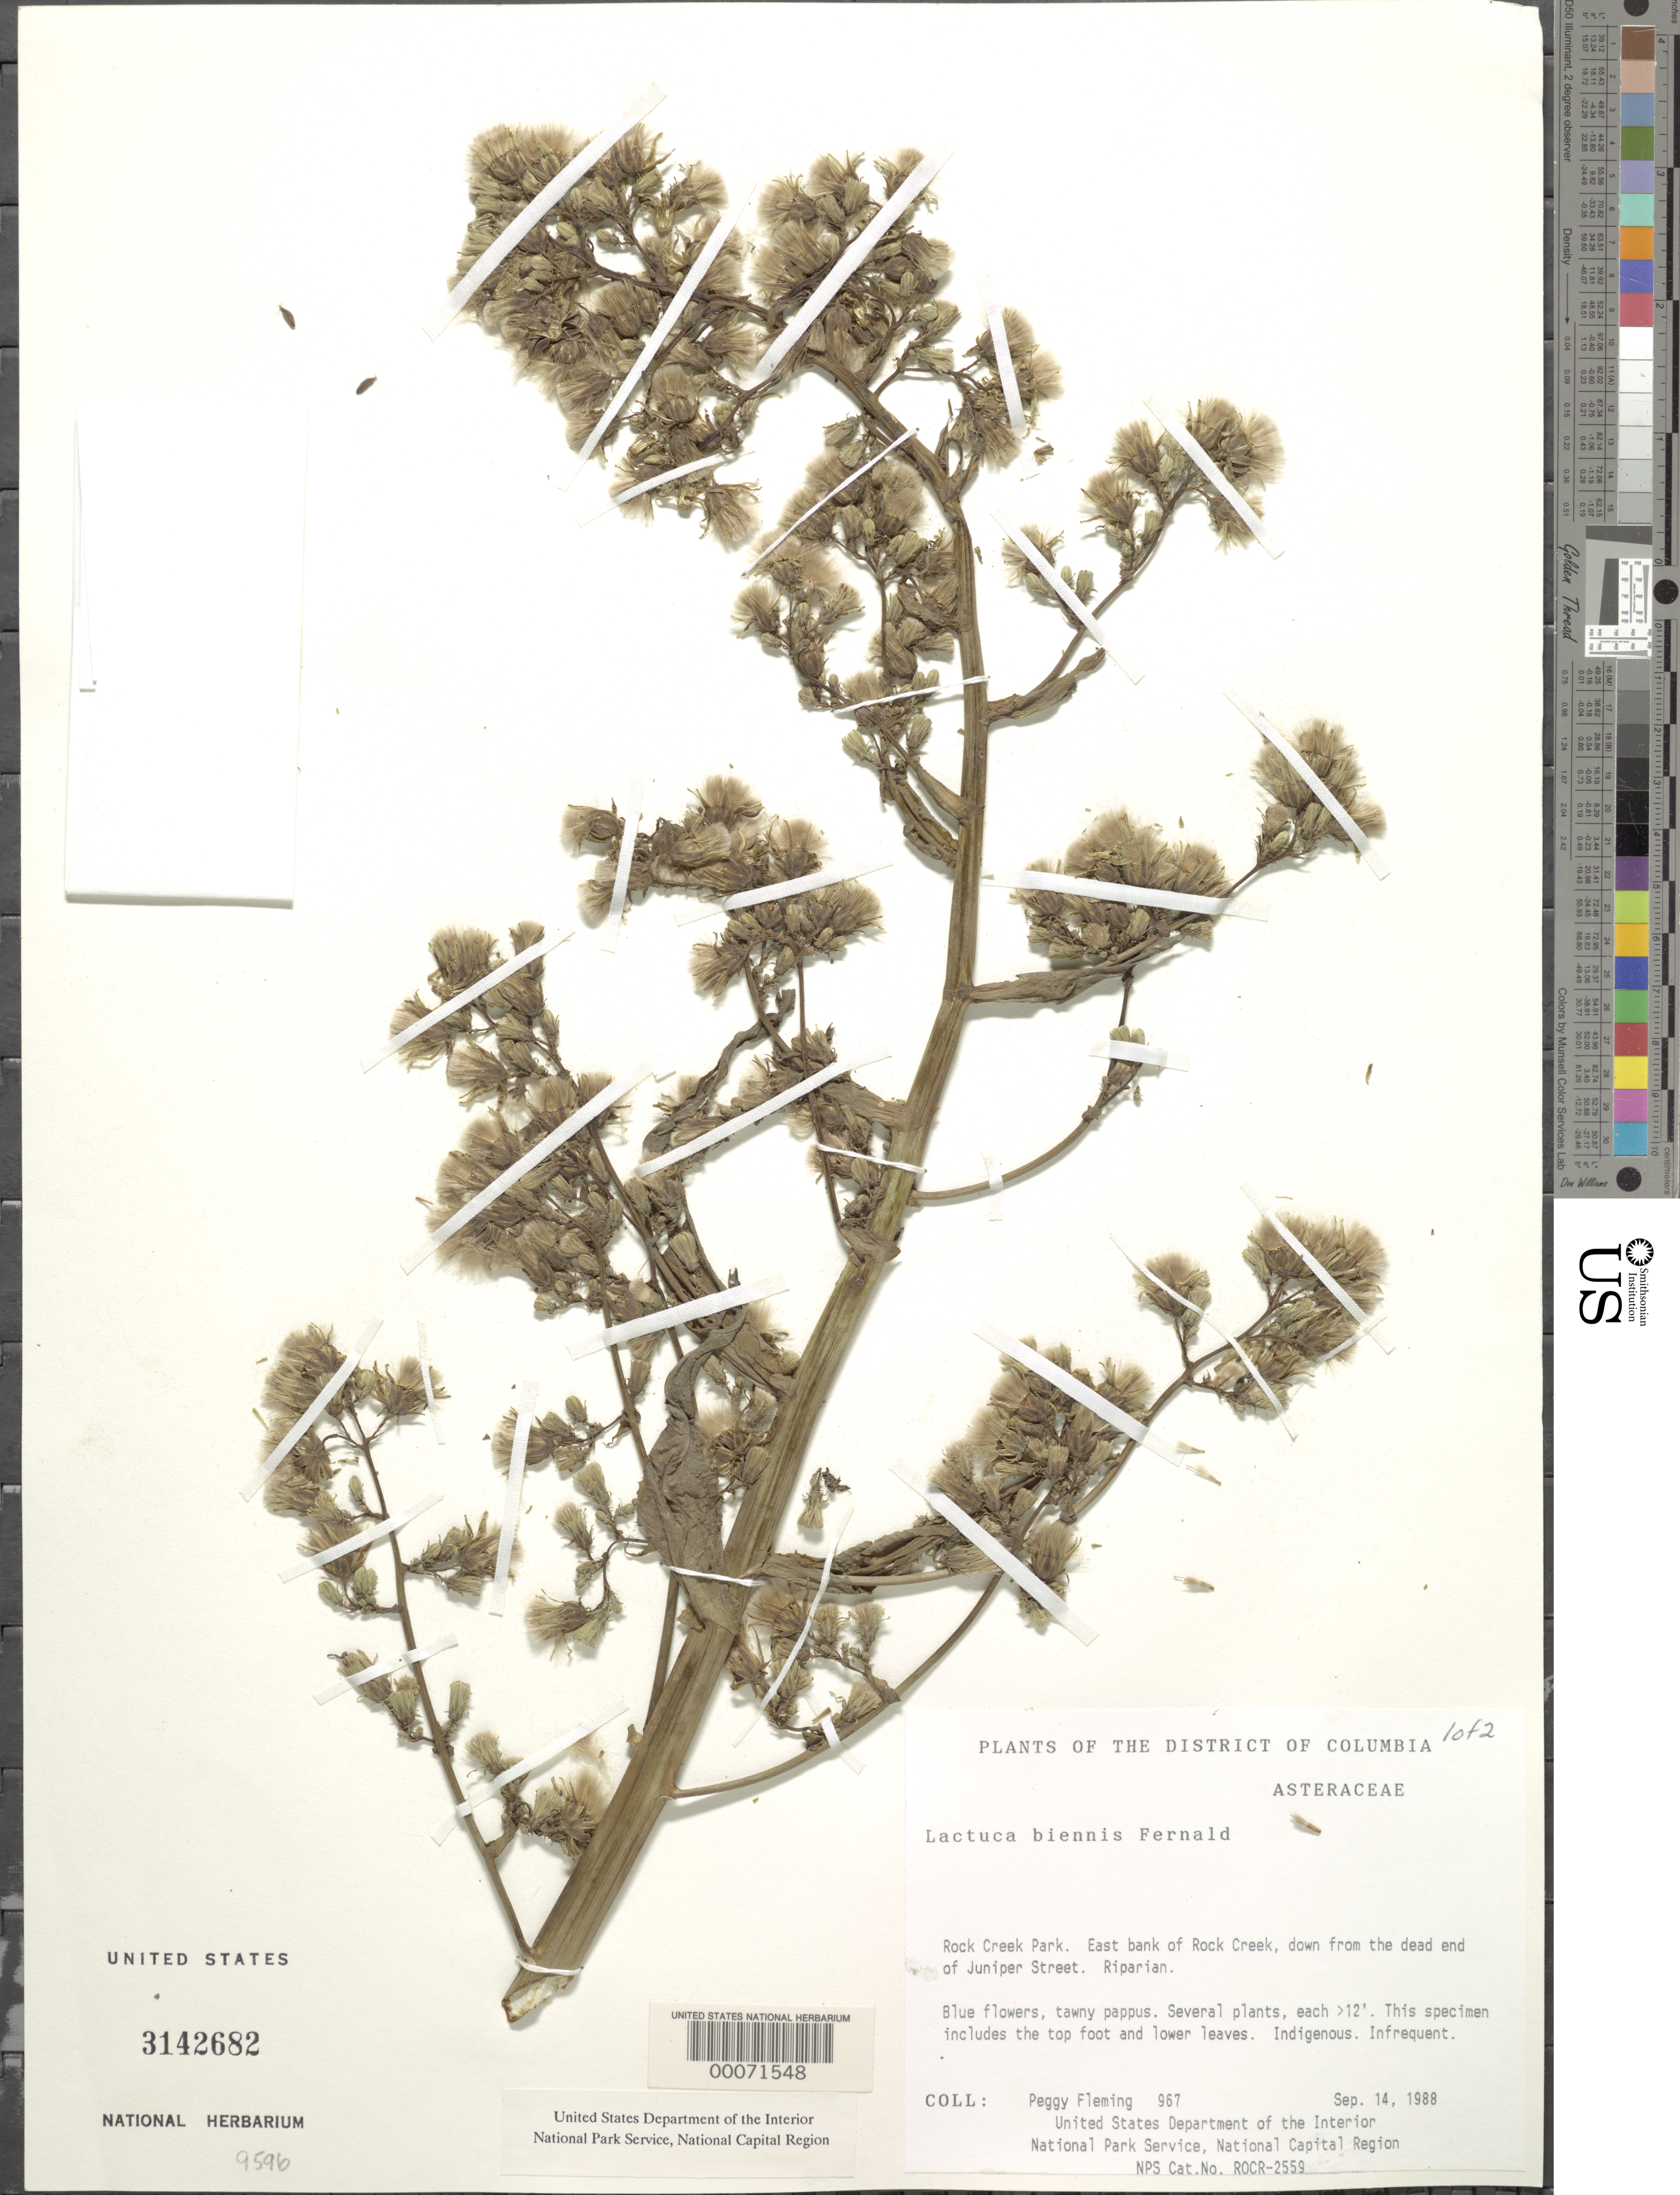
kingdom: Plantae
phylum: Tracheophyta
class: Magnoliopsida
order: Asterales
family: Asteraceae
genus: Lactuca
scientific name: Lactuca biennis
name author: (Moench) Fernald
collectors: P. Fleming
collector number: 967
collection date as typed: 14 Sep 1988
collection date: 1988-09-14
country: United States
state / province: District of Columbia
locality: Rock Creek Park, Rock Creek end of Juniper Street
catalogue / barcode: US 3142682